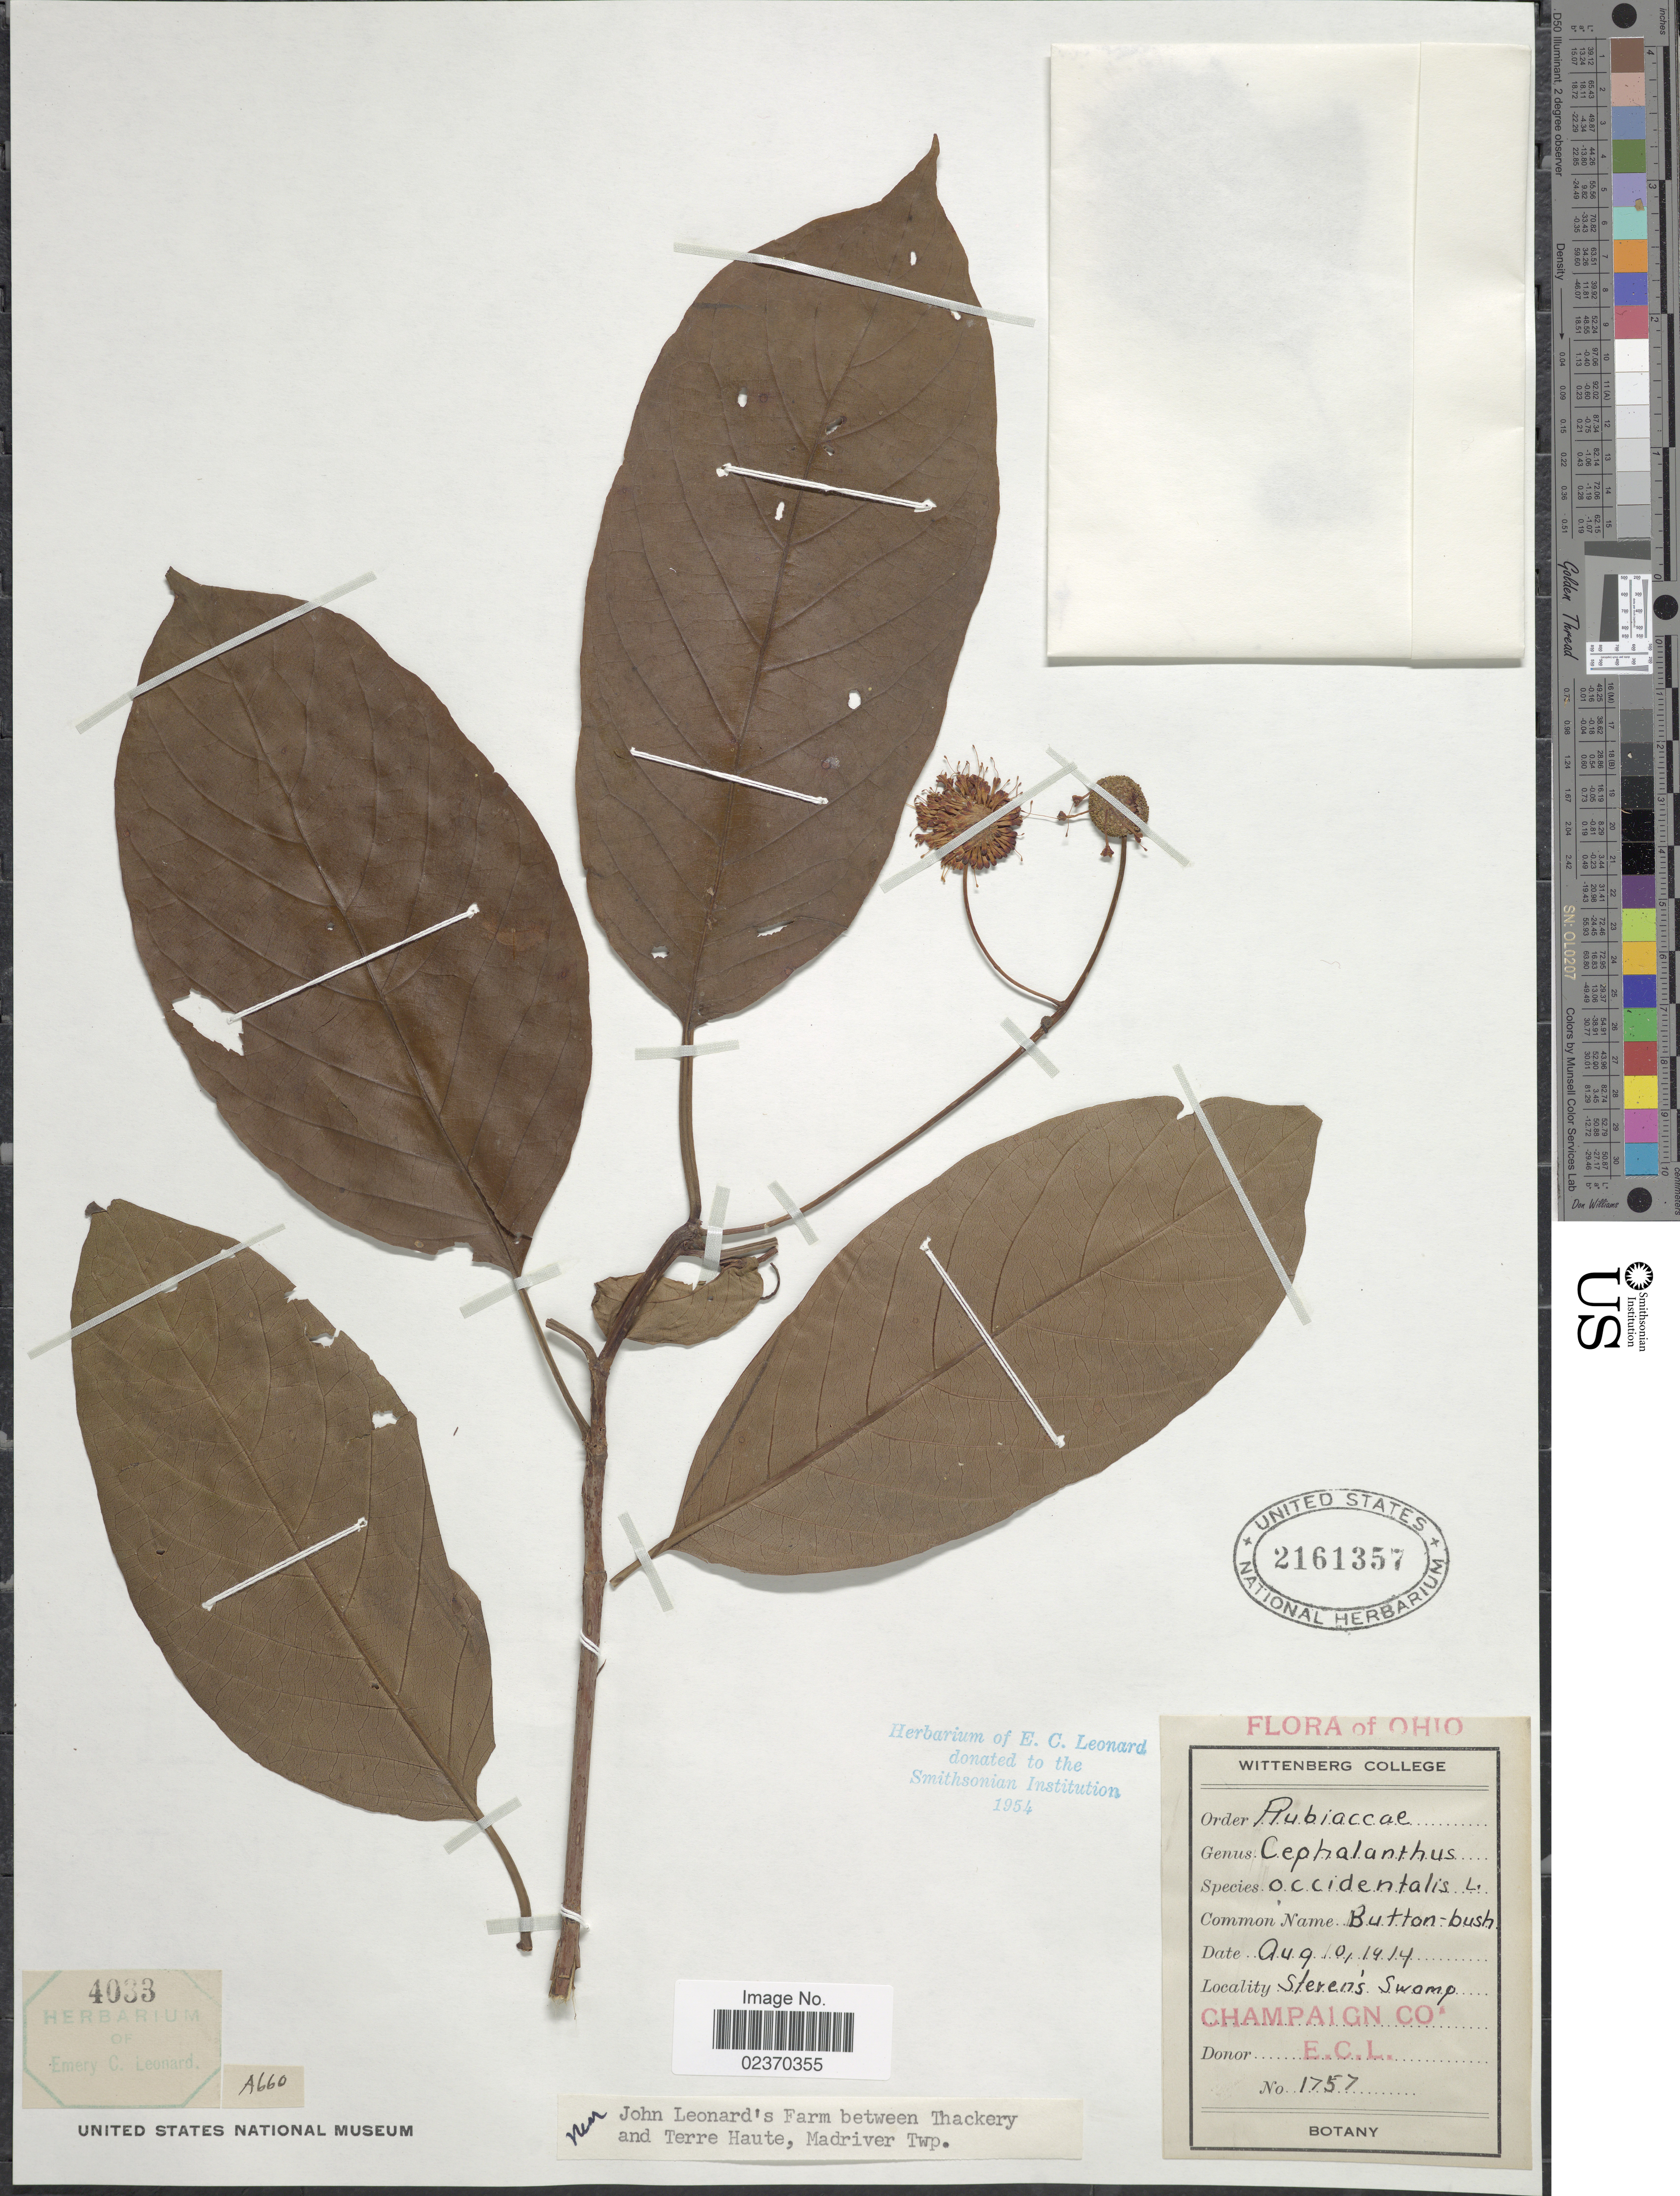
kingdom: Plantae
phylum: Tracheophyta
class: Magnoliopsida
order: Gentianales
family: Rubiaceae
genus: Cephalanthus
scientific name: Cephalanthus occidentalis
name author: L.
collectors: E. C. Leonard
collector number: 1757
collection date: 1914-08-10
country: United States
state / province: Ohio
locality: Steven's Swamp, Champaign Co.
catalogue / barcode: US 2161357